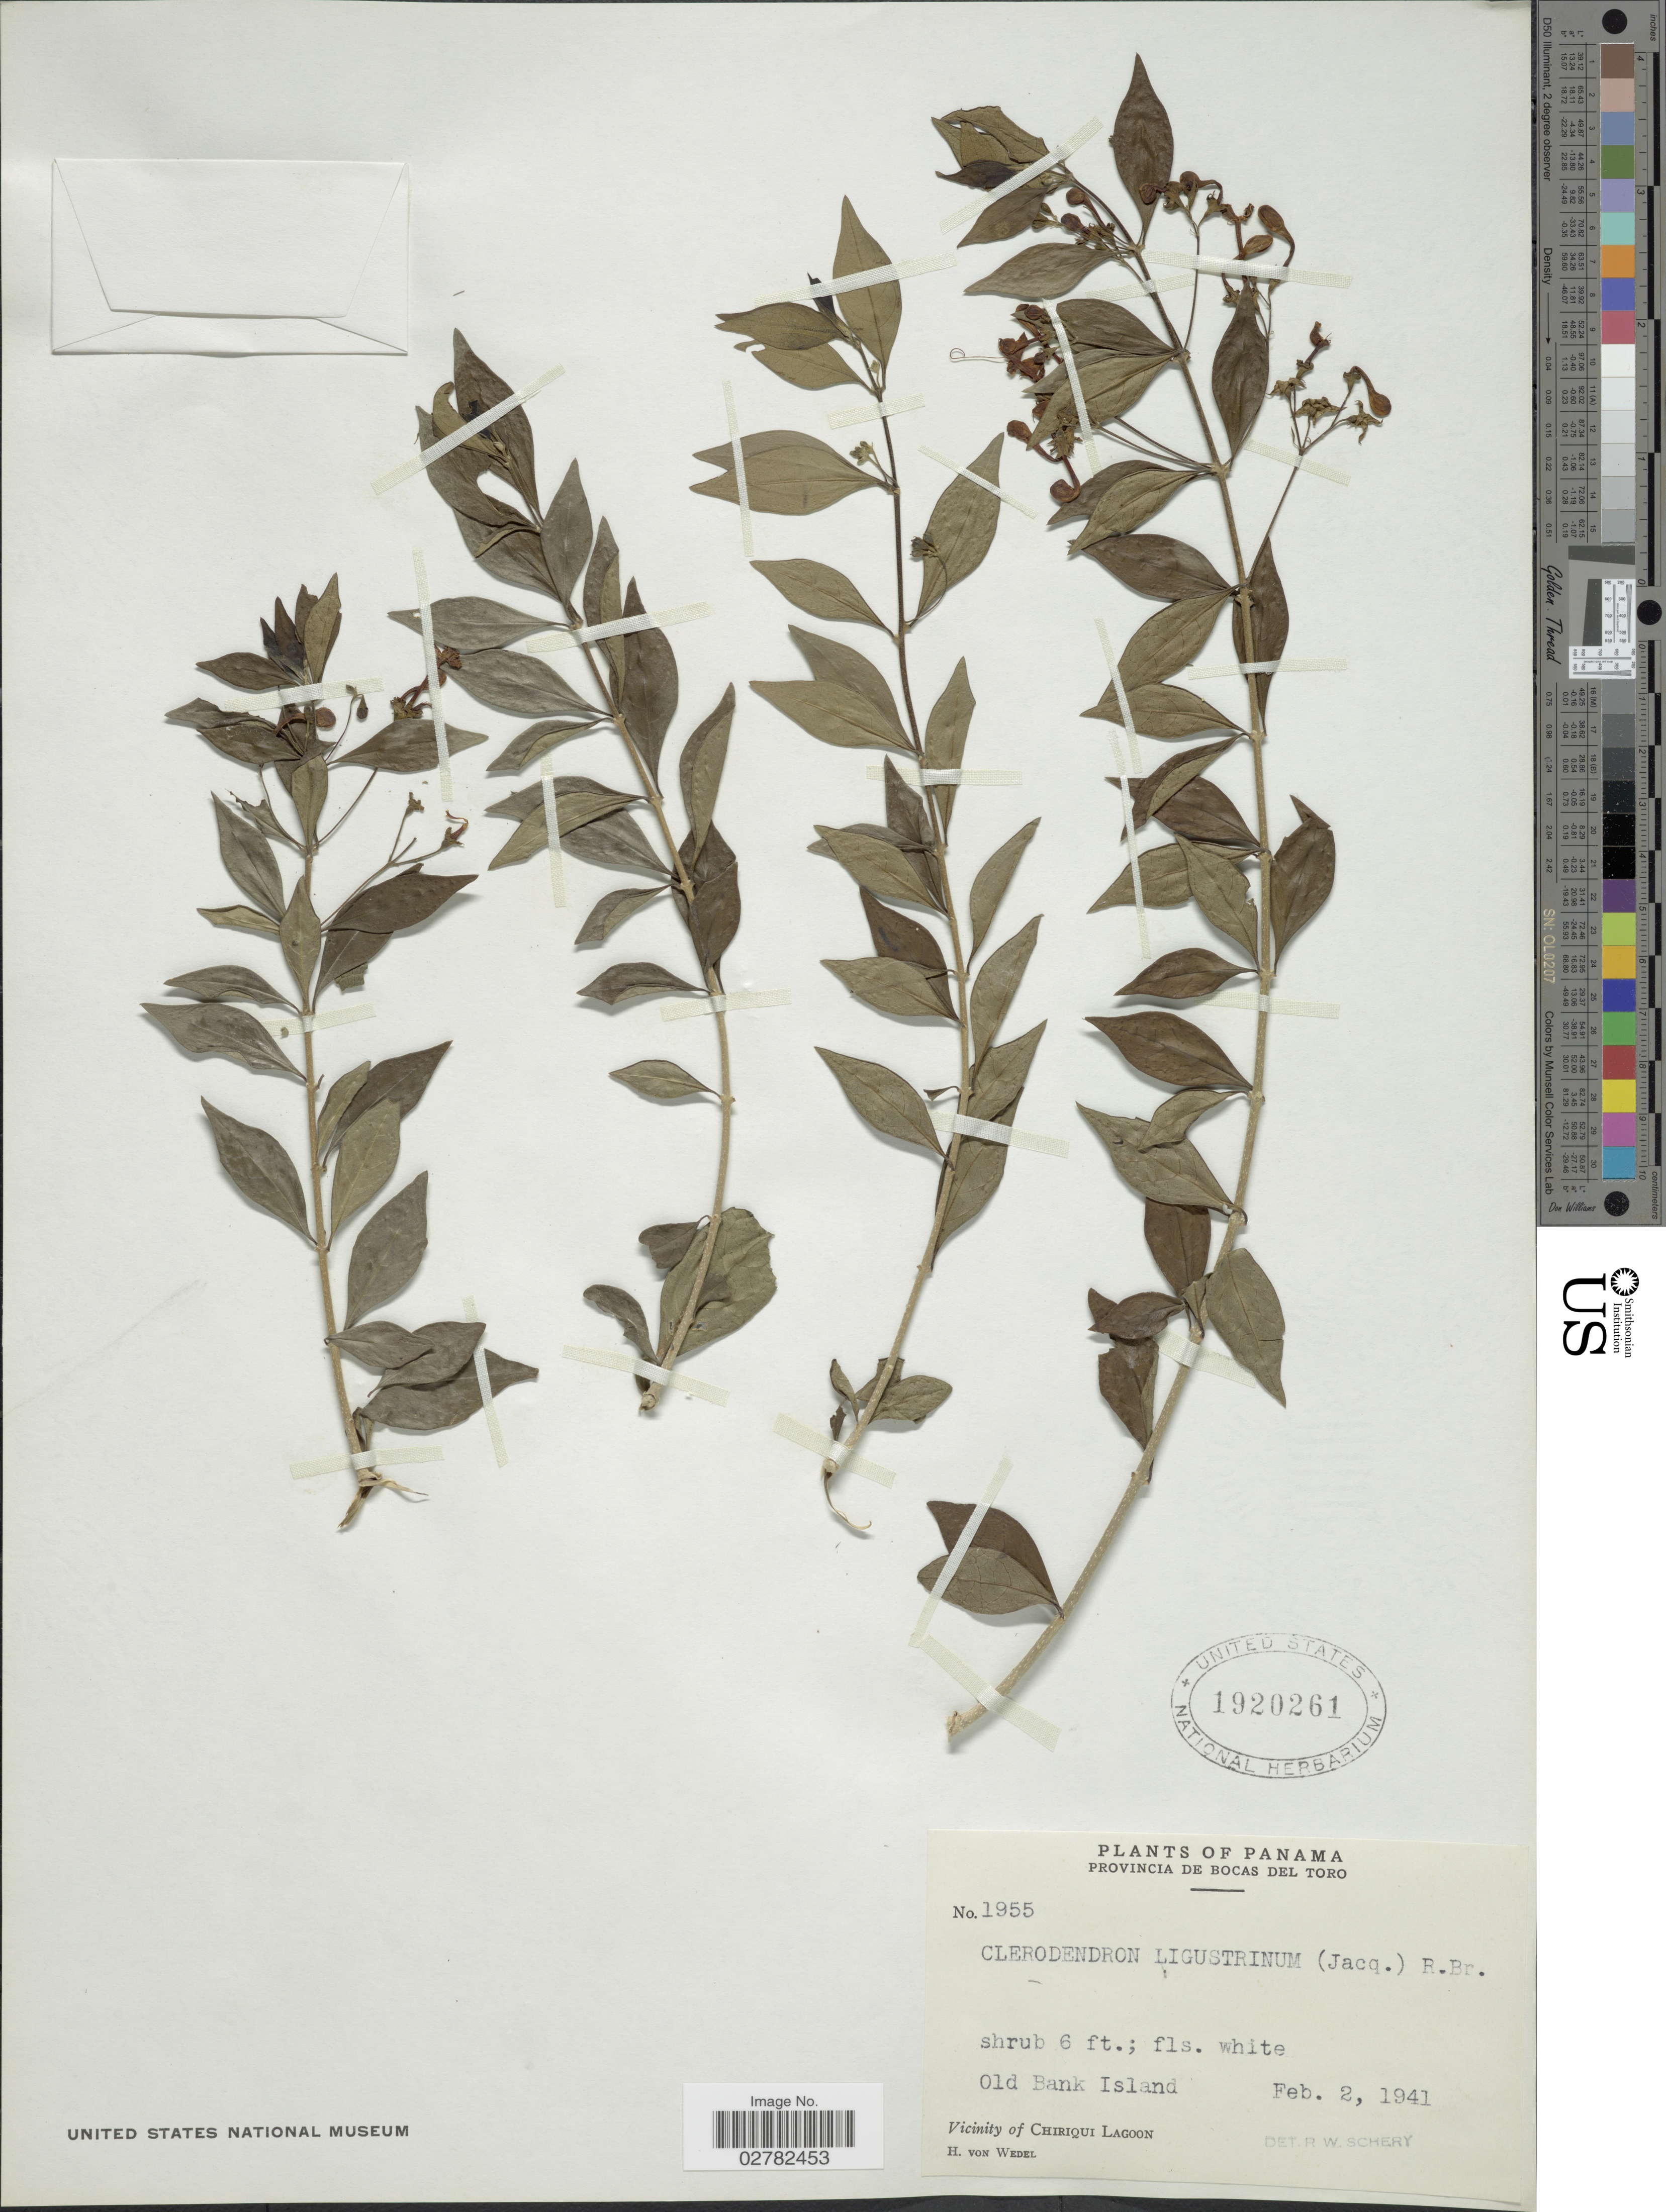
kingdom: Plantae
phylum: Tracheophyta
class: Magnoliopsida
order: Lamiales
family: Lamiaceae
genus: Clerodendrum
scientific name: Clerodendrum ligustrinum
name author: (Jacq.) R. Br.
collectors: H. von Wedel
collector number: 1955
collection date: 1941-02-02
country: Panama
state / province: Bocas del Toro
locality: Provincia de Bocas del Toro, Old Bank Island, Vicinity of Chiriqui Lagoon.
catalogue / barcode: US 1920261